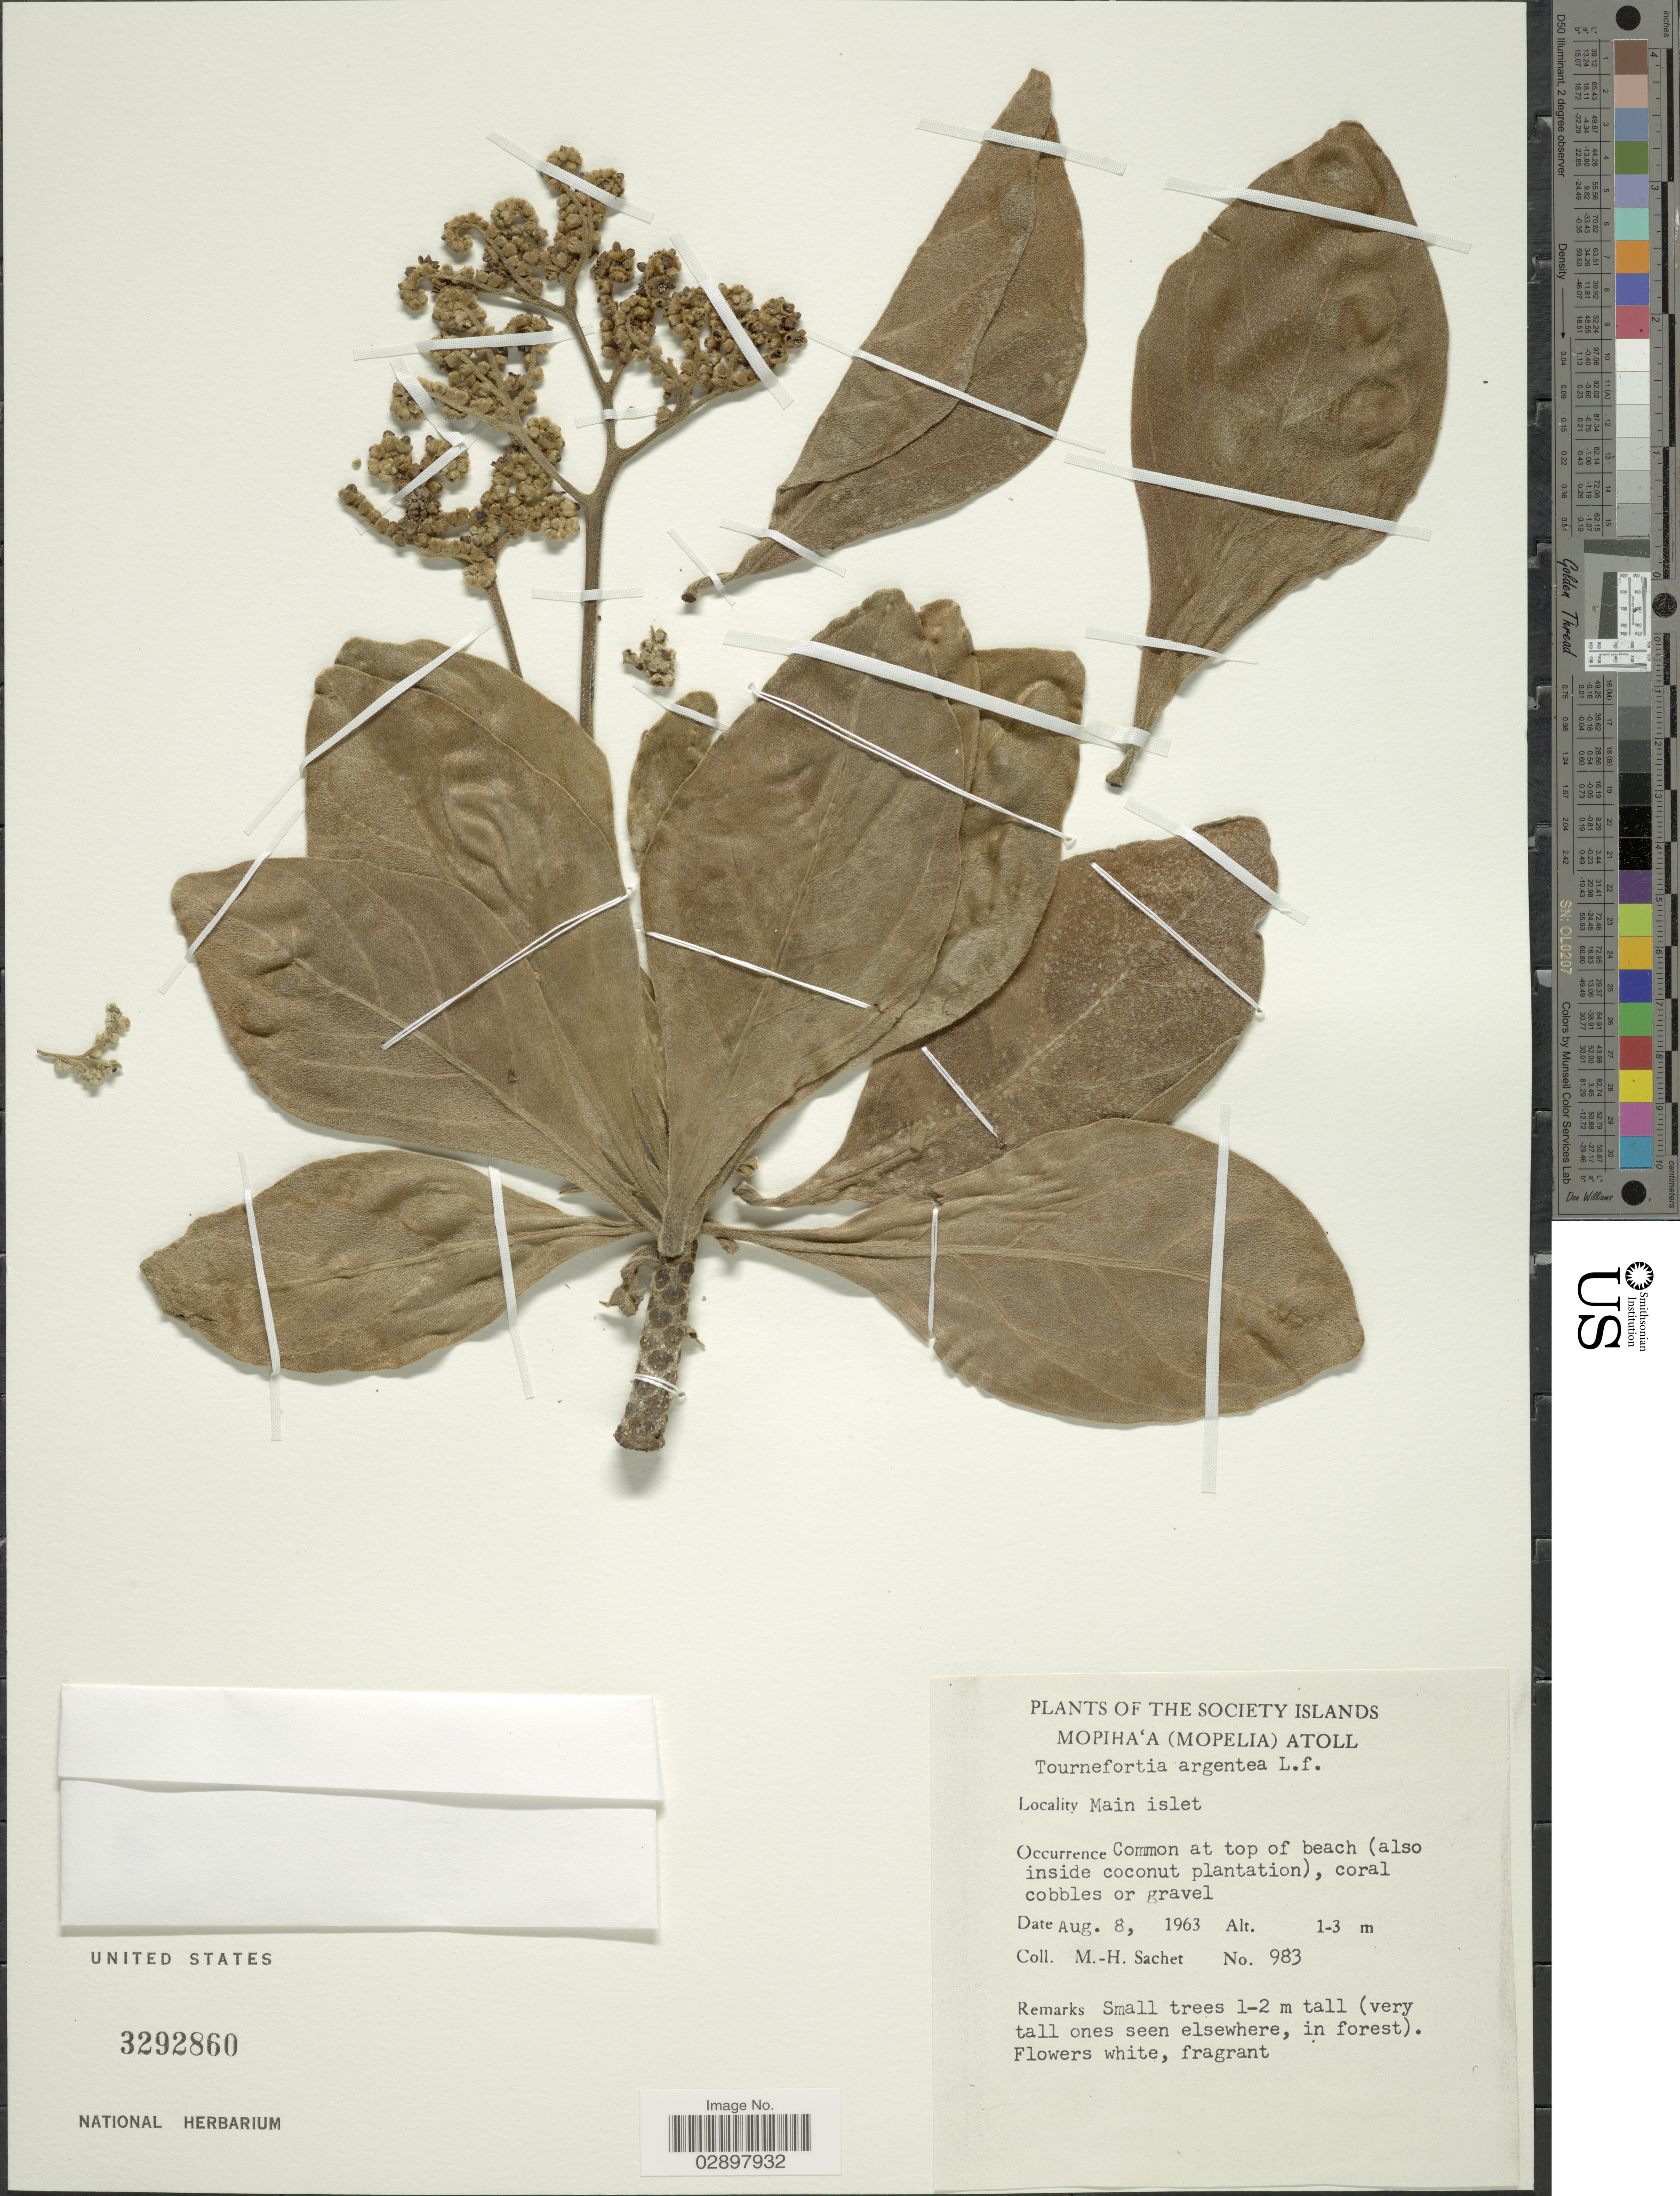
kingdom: Plantae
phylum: Tracheophyta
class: Magnoliopsida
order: Boraginales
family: Heliotropiaceae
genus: Heliotropium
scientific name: Heliotropium arboreum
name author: (Blanco) Mabberley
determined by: Wagner, W. L., (BOT), Smithsonian Institution - National Museum of Natural History (UNITED STATES)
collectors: M.-H. Sachet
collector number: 983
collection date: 1963-08-08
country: French Polynesia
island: Maupihaa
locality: Society Islands. Mopiha'a (Mopelia) Atoll. Main Islet.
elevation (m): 1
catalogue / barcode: US 3292860